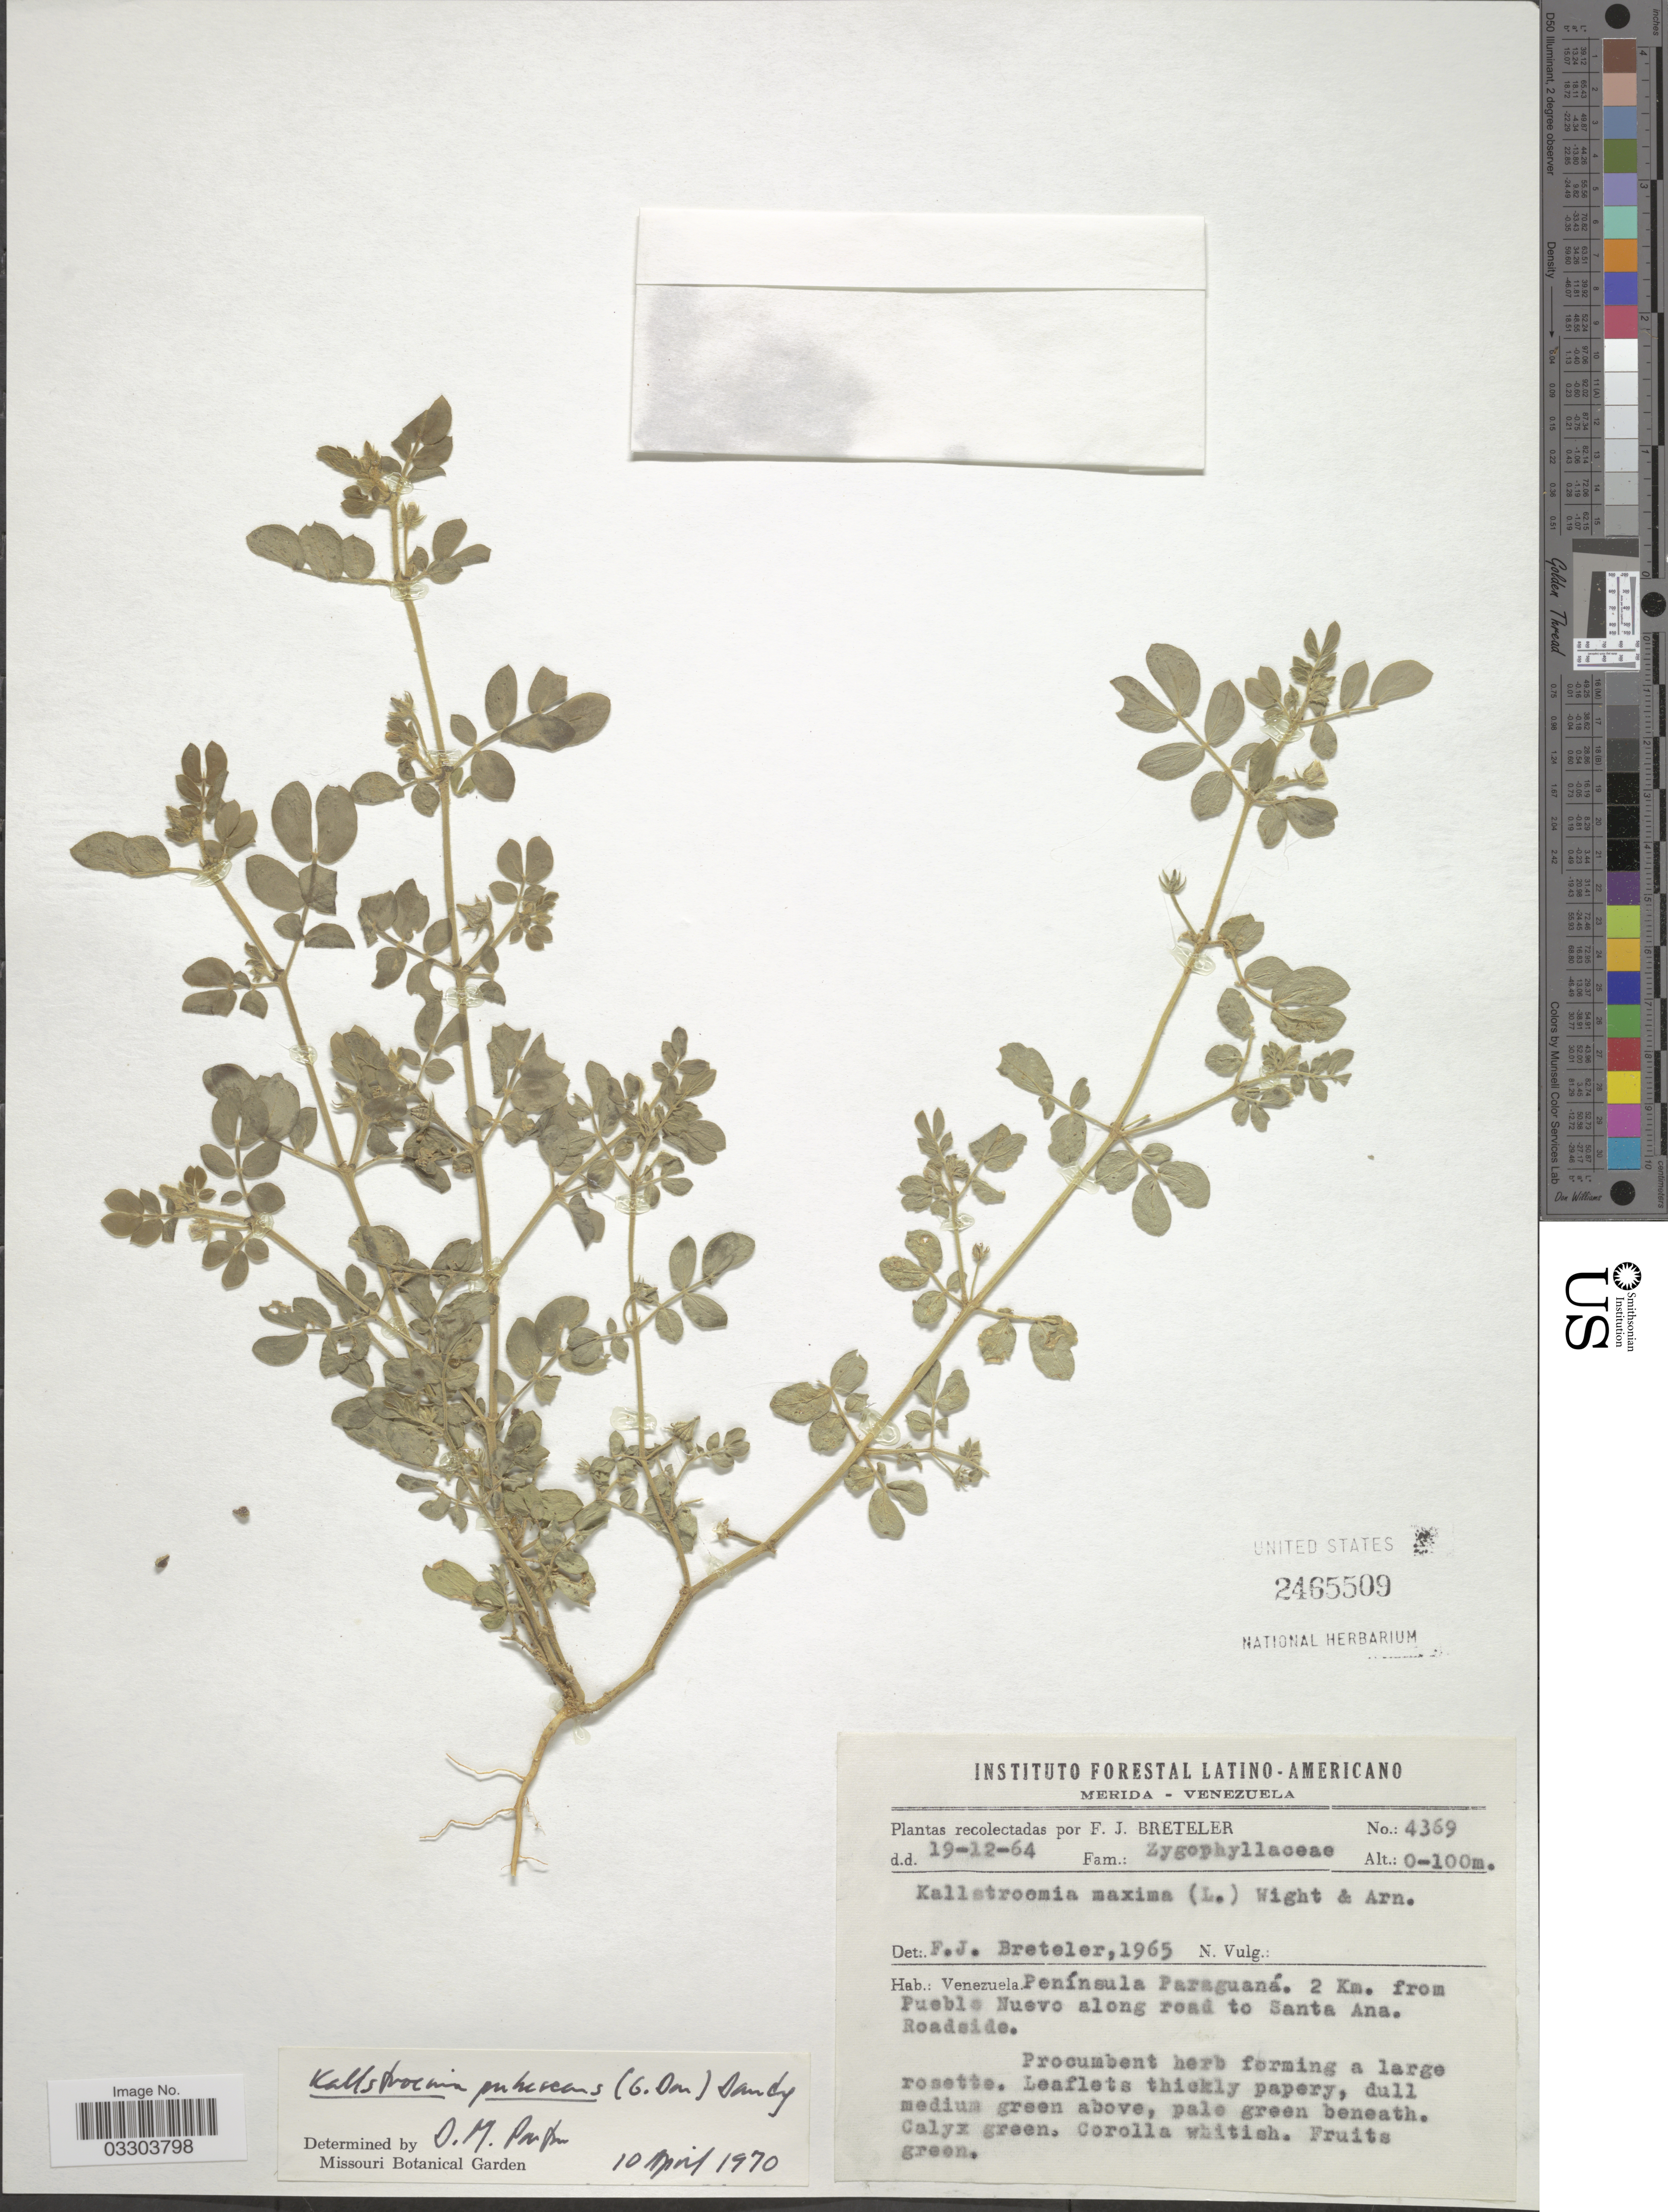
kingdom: Plantae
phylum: Tracheophyta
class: Magnoliopsida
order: Zygophyllales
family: Zygophyllaceae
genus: Kallstroemia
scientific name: Kallstroemia pubescens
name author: (G. Don) Dandy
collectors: F. J. Breteler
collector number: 4369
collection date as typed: Transcribed d/m/y: 19/12/64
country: Venezuela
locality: Península Paraguaná. 2 Km. from Pueblo Nuevo along road to Santa Ana. Roadside.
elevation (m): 0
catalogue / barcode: US 2465509